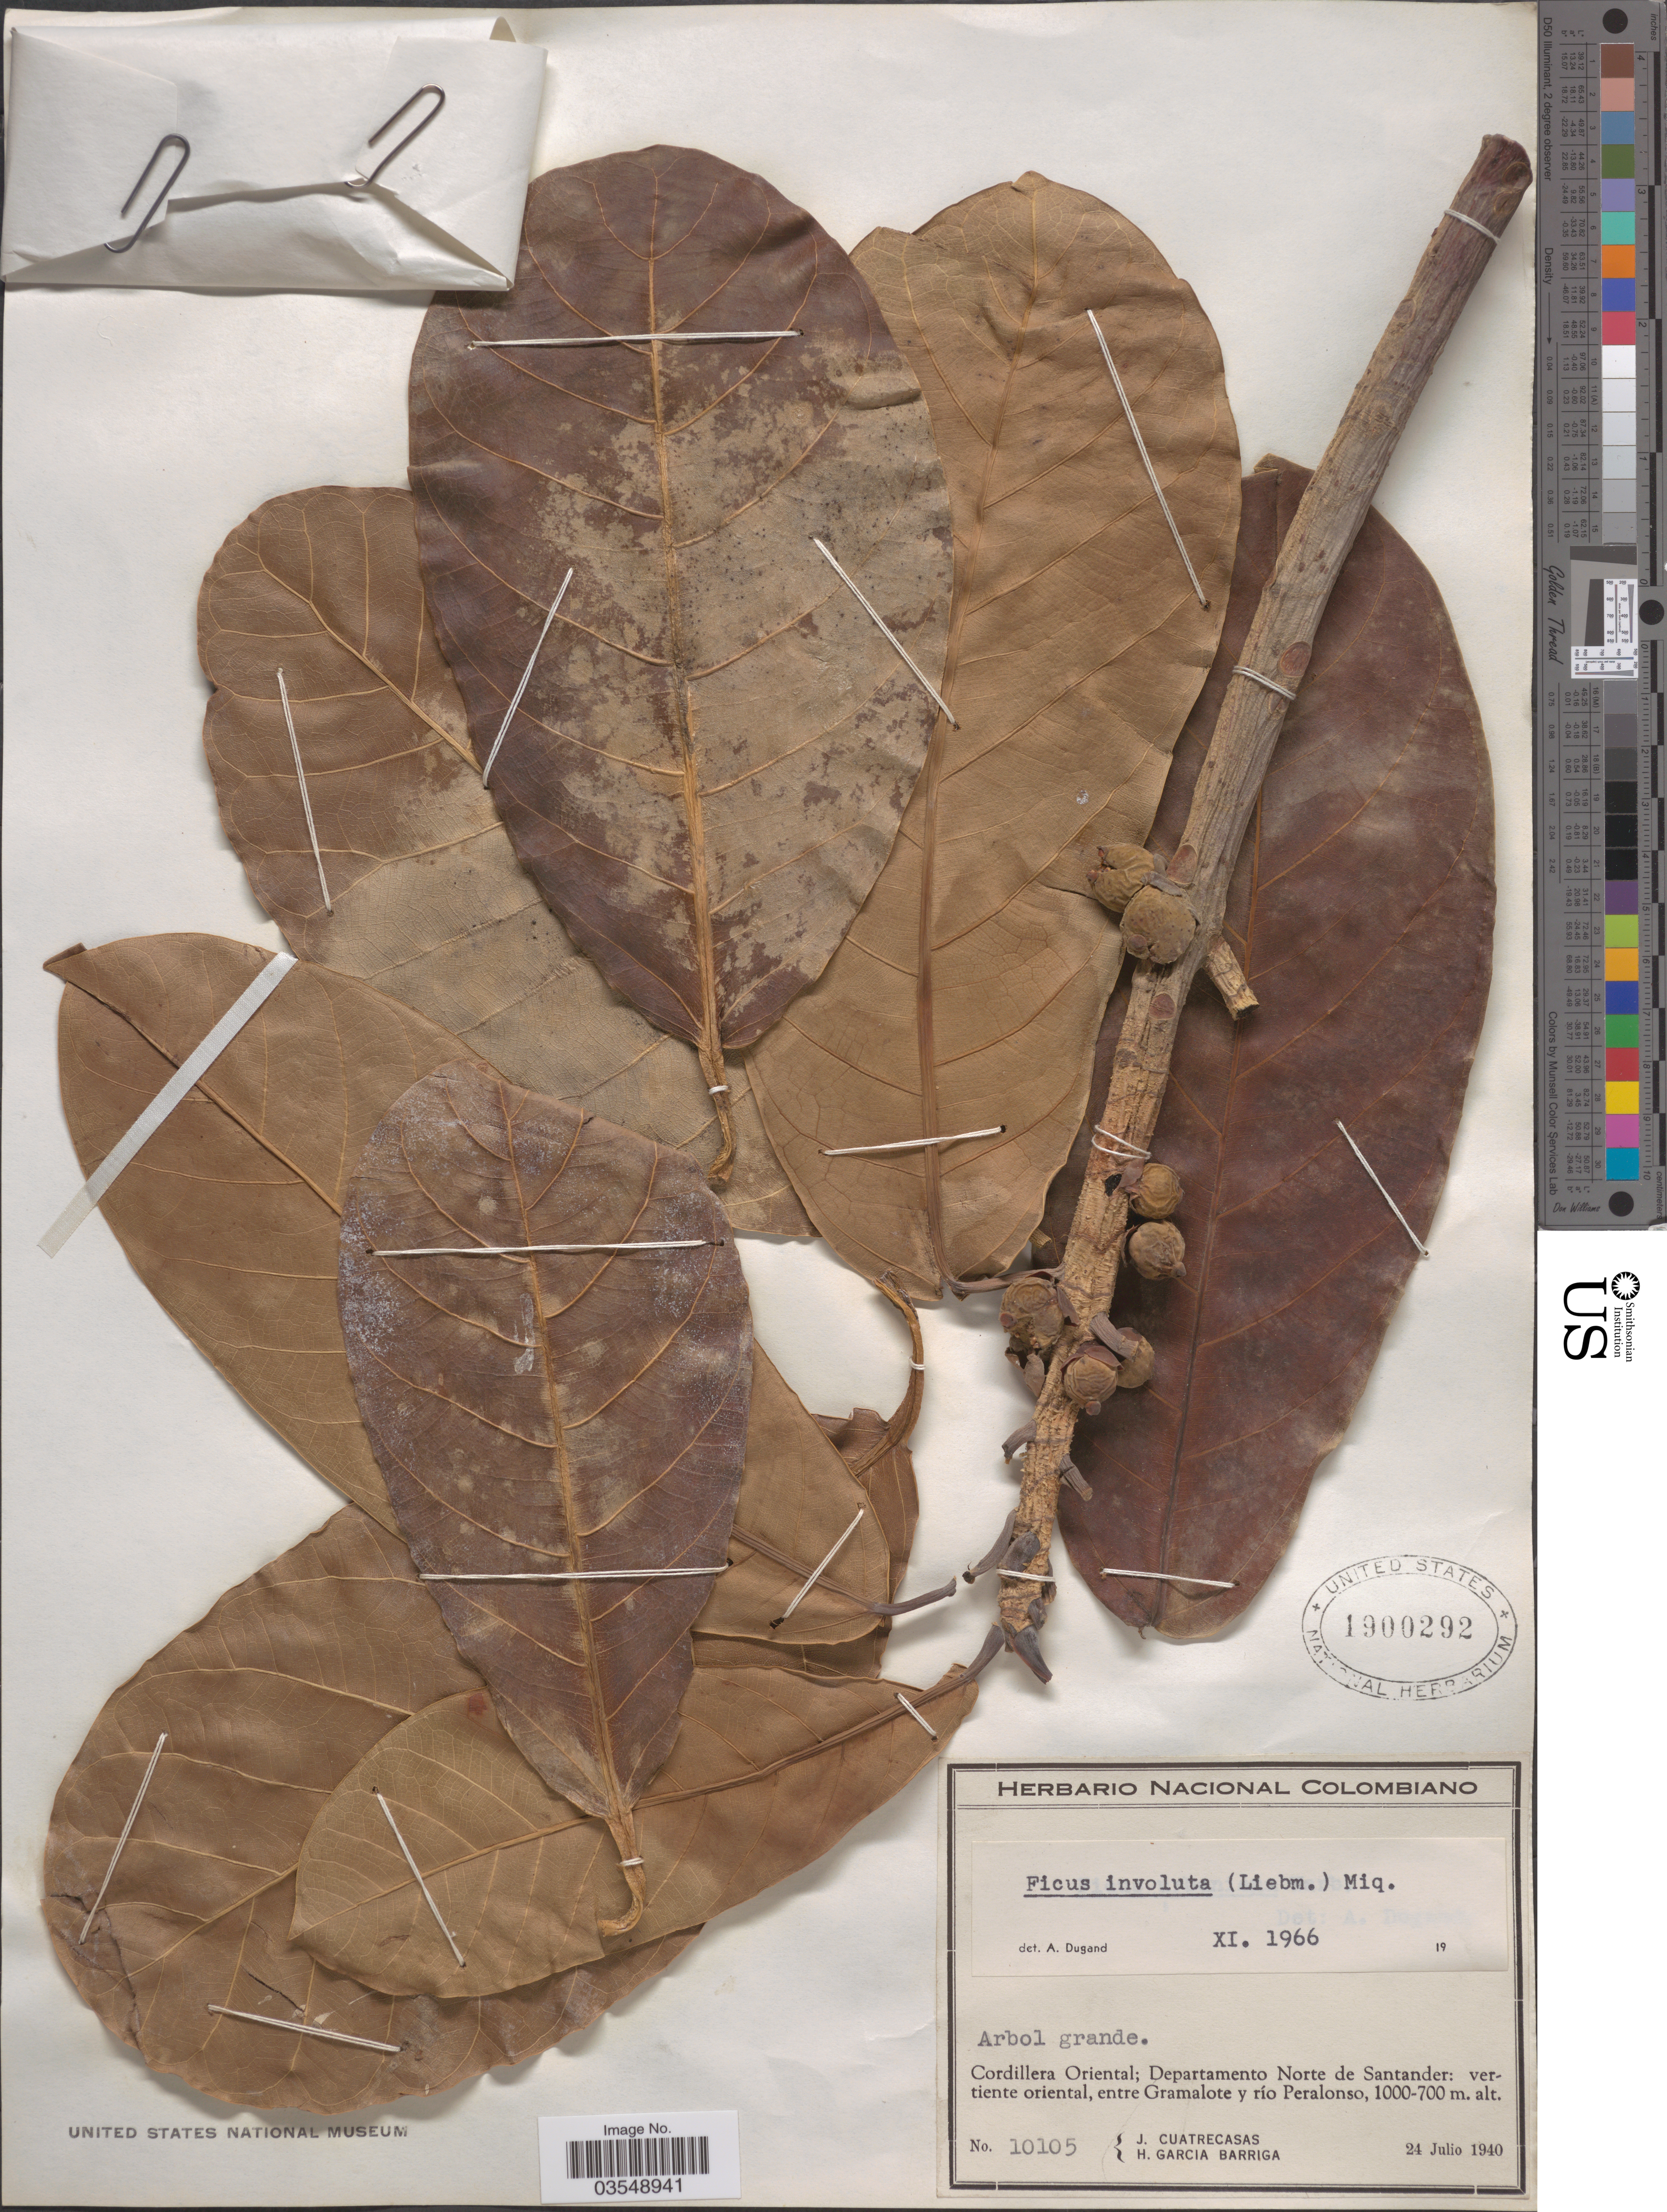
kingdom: Plantae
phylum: Tracheophyta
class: Magnoliopsida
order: Rosales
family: Moraceae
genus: Ficus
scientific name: Ficus obtusifolia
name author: Kunth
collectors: J. Cuatrecasas & H. García Barriga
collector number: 10105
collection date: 1940-07-24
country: Colombia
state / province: Norte de Santander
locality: Cordillera Oriental; Departamento Norte de Santander: vertiente oriental, entre Gramalote y río Peralonso.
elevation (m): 700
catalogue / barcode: US 1900292